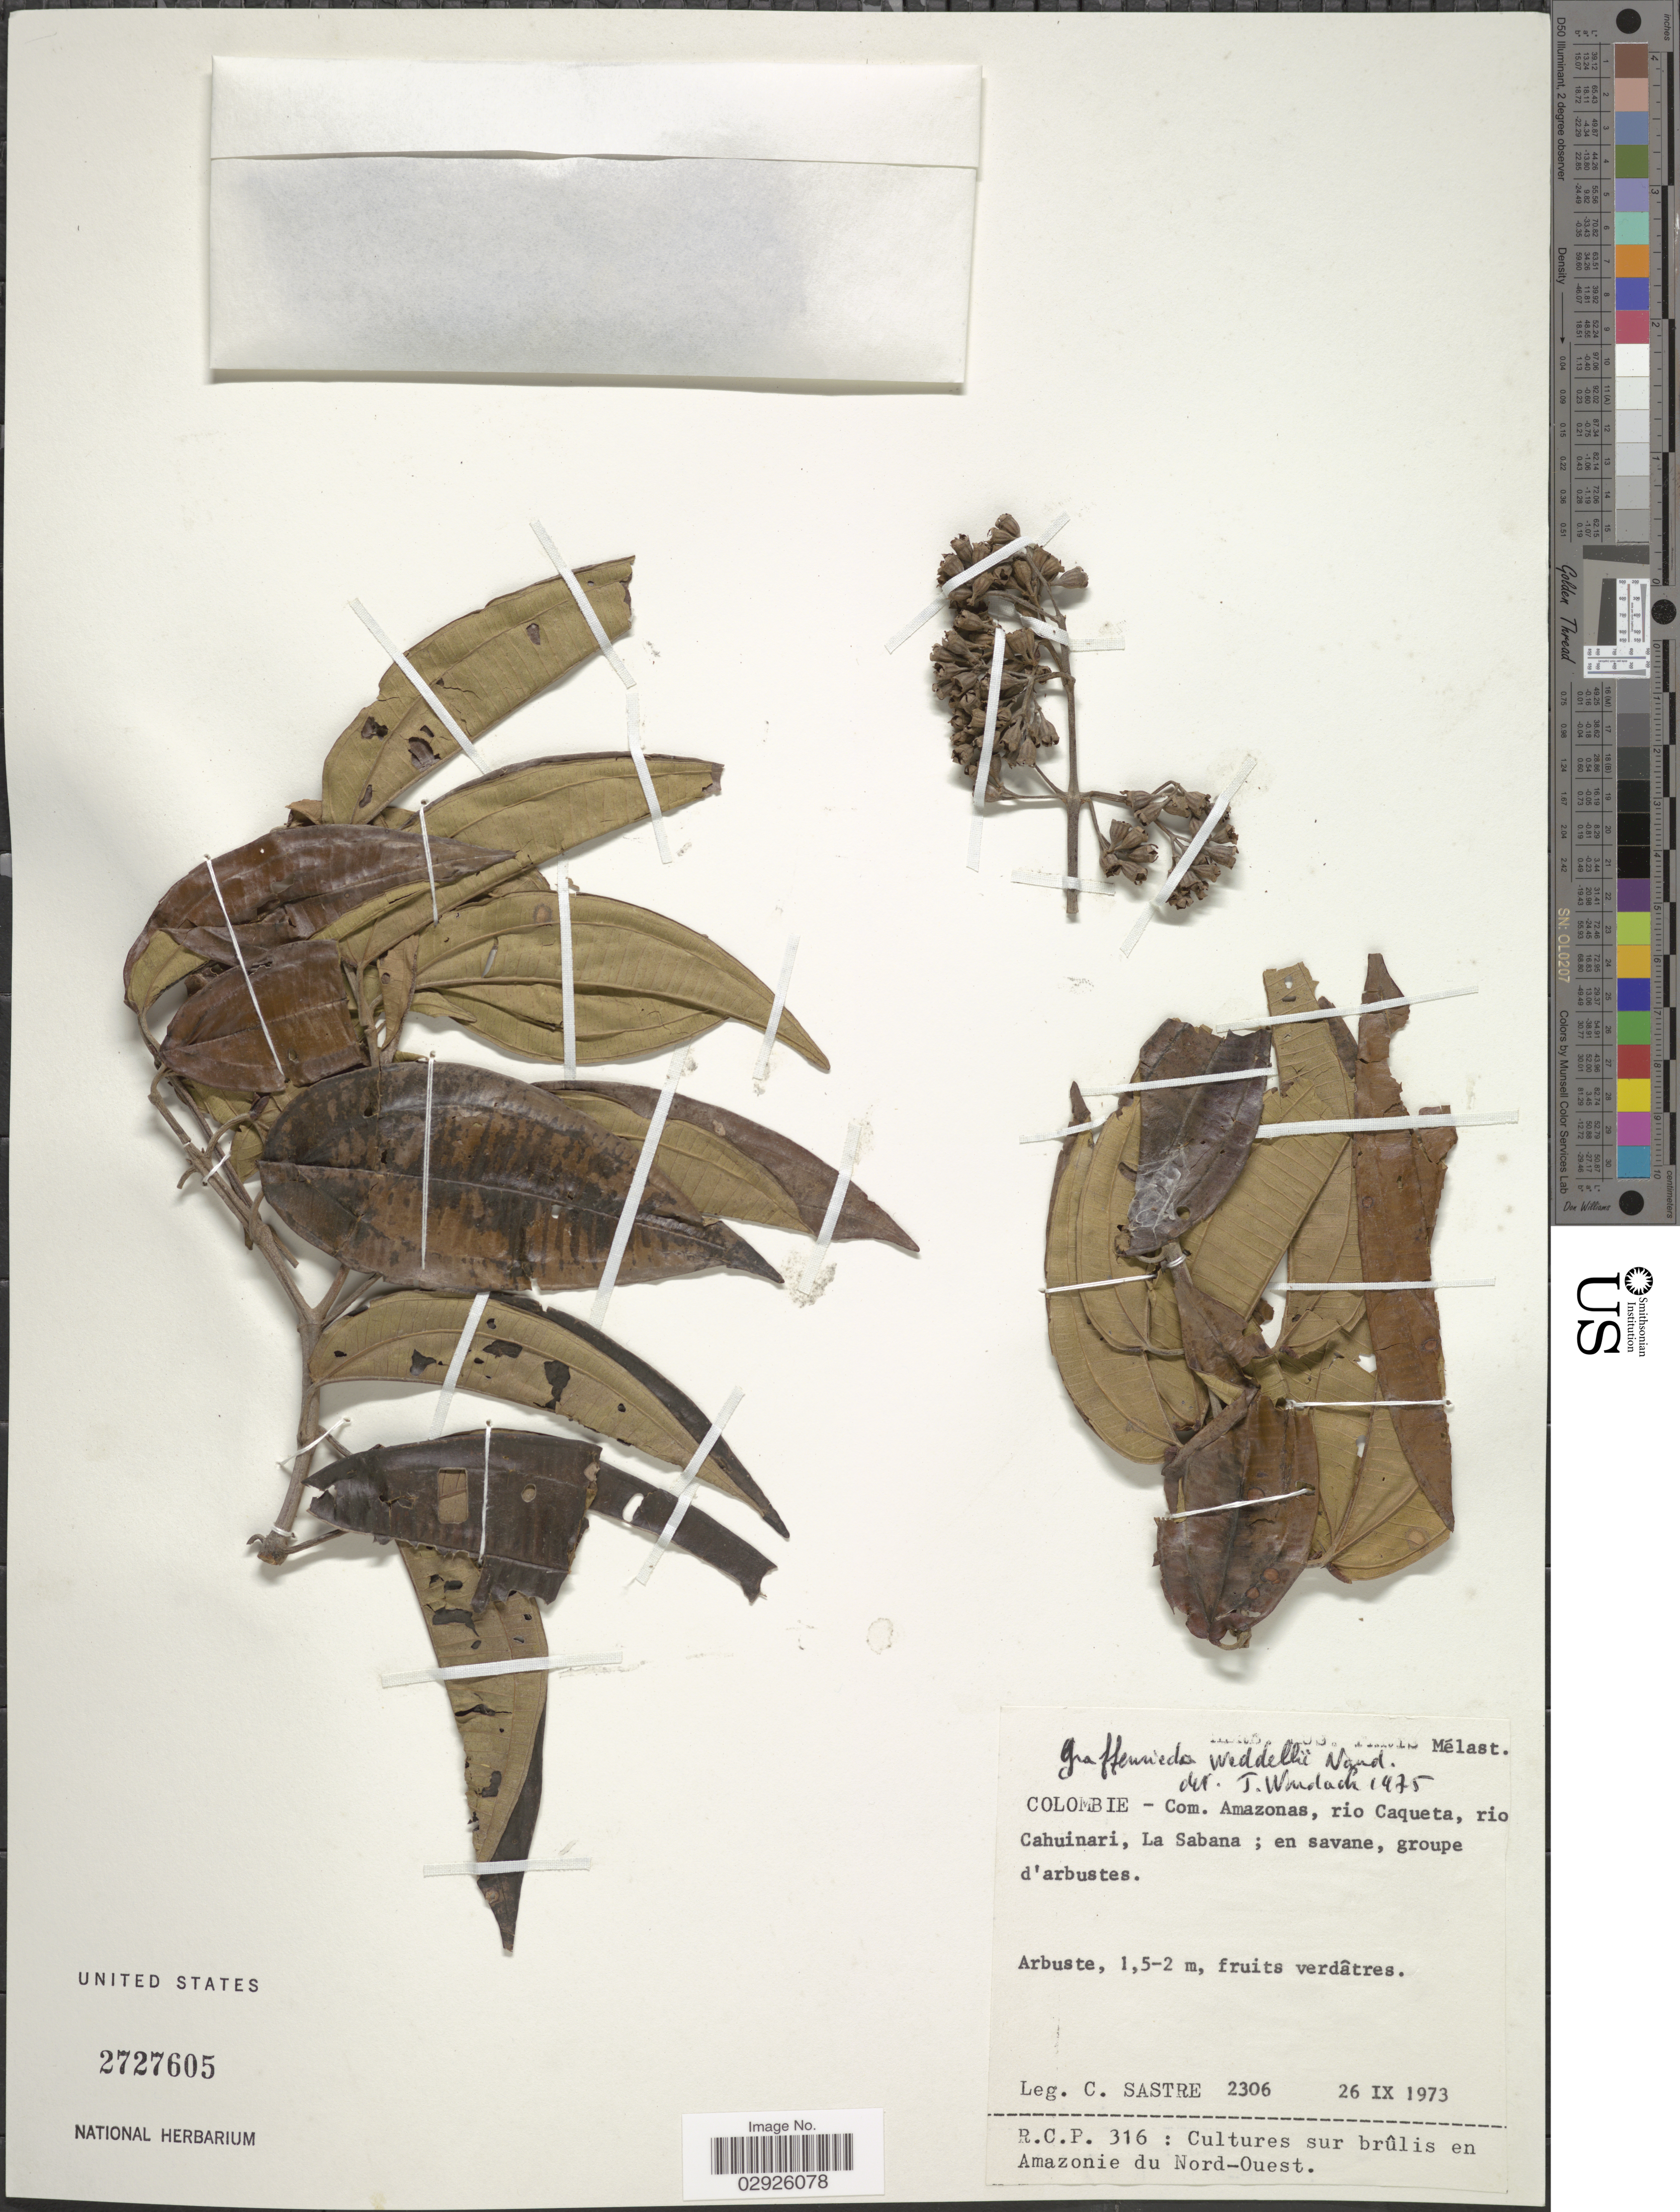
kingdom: Plantae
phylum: Tracheophyta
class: Magnoliopsida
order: Myrtales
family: Melastomataceae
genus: Graffenrieda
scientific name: Graffenrieda weddellii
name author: Naudin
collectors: C. Sastre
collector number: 2306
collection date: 1973-09-26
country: Colombia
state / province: Amazônas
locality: Com. Amazonas, rio Caqueta, tio Cahuinari, La Sabana.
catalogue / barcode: US 2727605